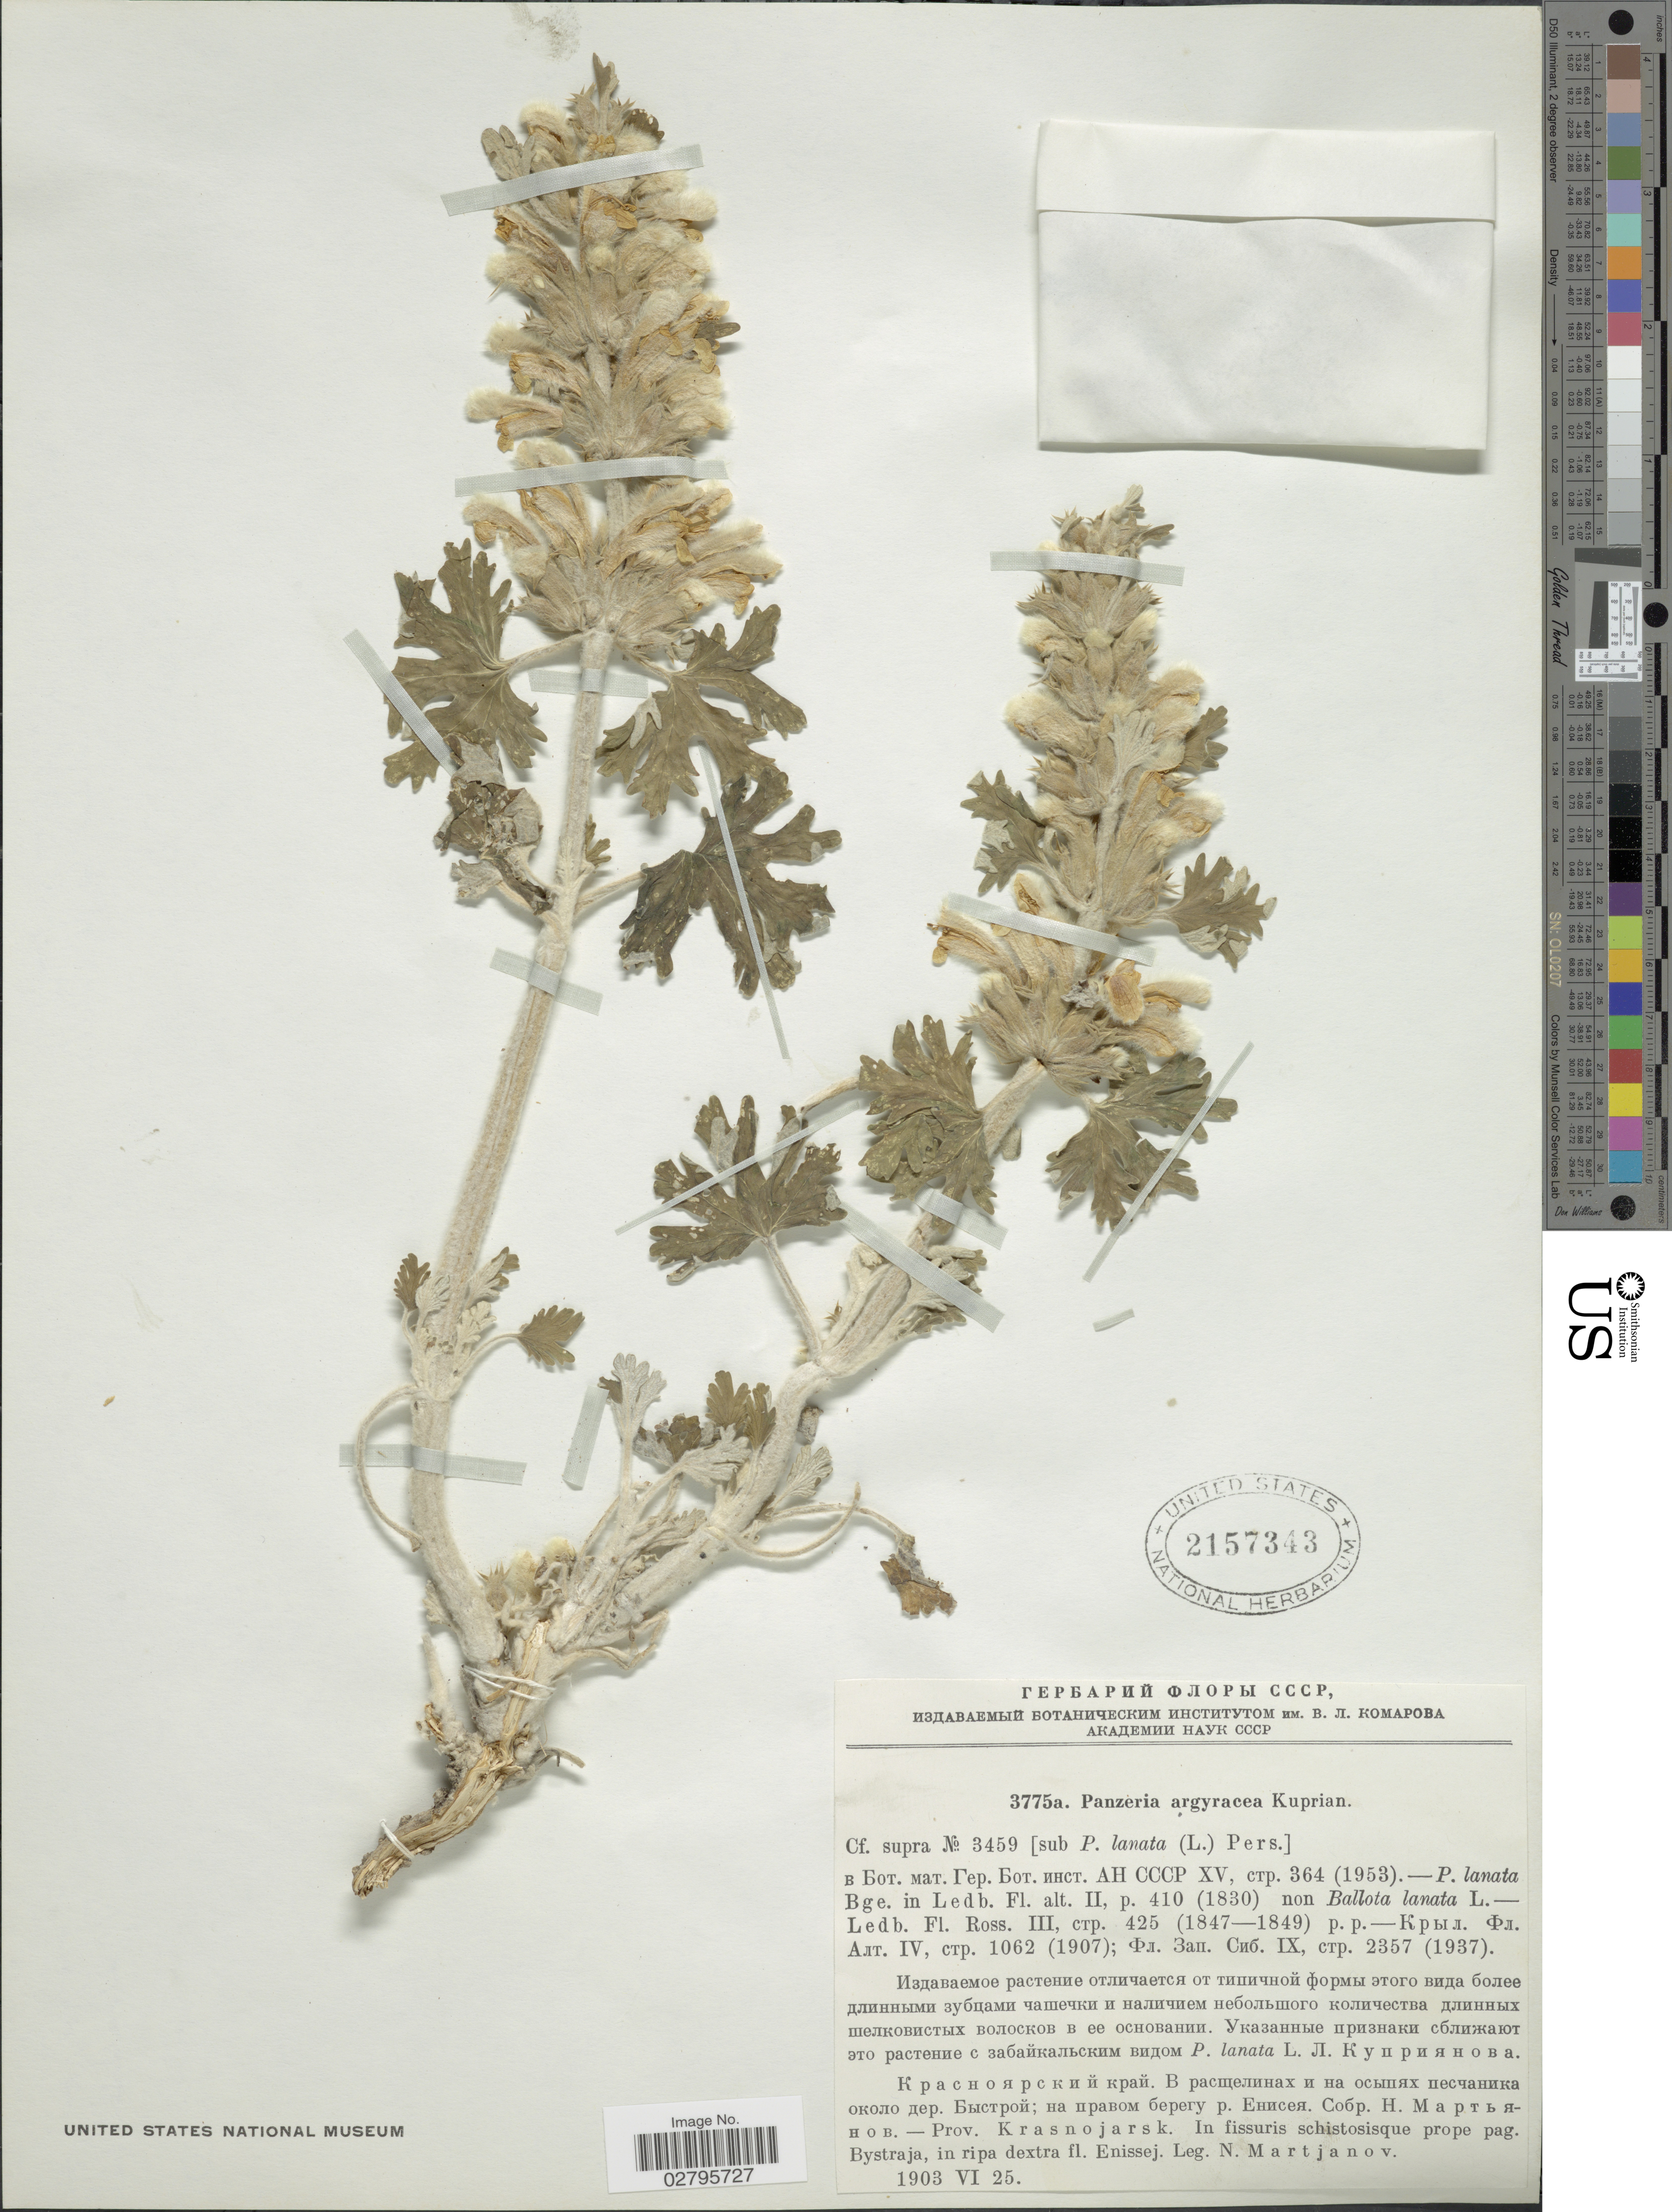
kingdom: Plantae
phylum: Tracheophyta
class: Magnoliopsida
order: Lamiales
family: Lamiaceae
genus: Panzerina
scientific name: Panzerina lanata var. argyracea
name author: (Kuprian.) H.W. Li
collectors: N. Martjanov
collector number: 3775a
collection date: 1903-06-25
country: Russian Federation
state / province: Krasnoyarsk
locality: Prov. Krasnojarsk. In fissuris schistosisque prope pag. Bystraja, in ripa dextra fl. Enissej.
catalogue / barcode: US 2157343